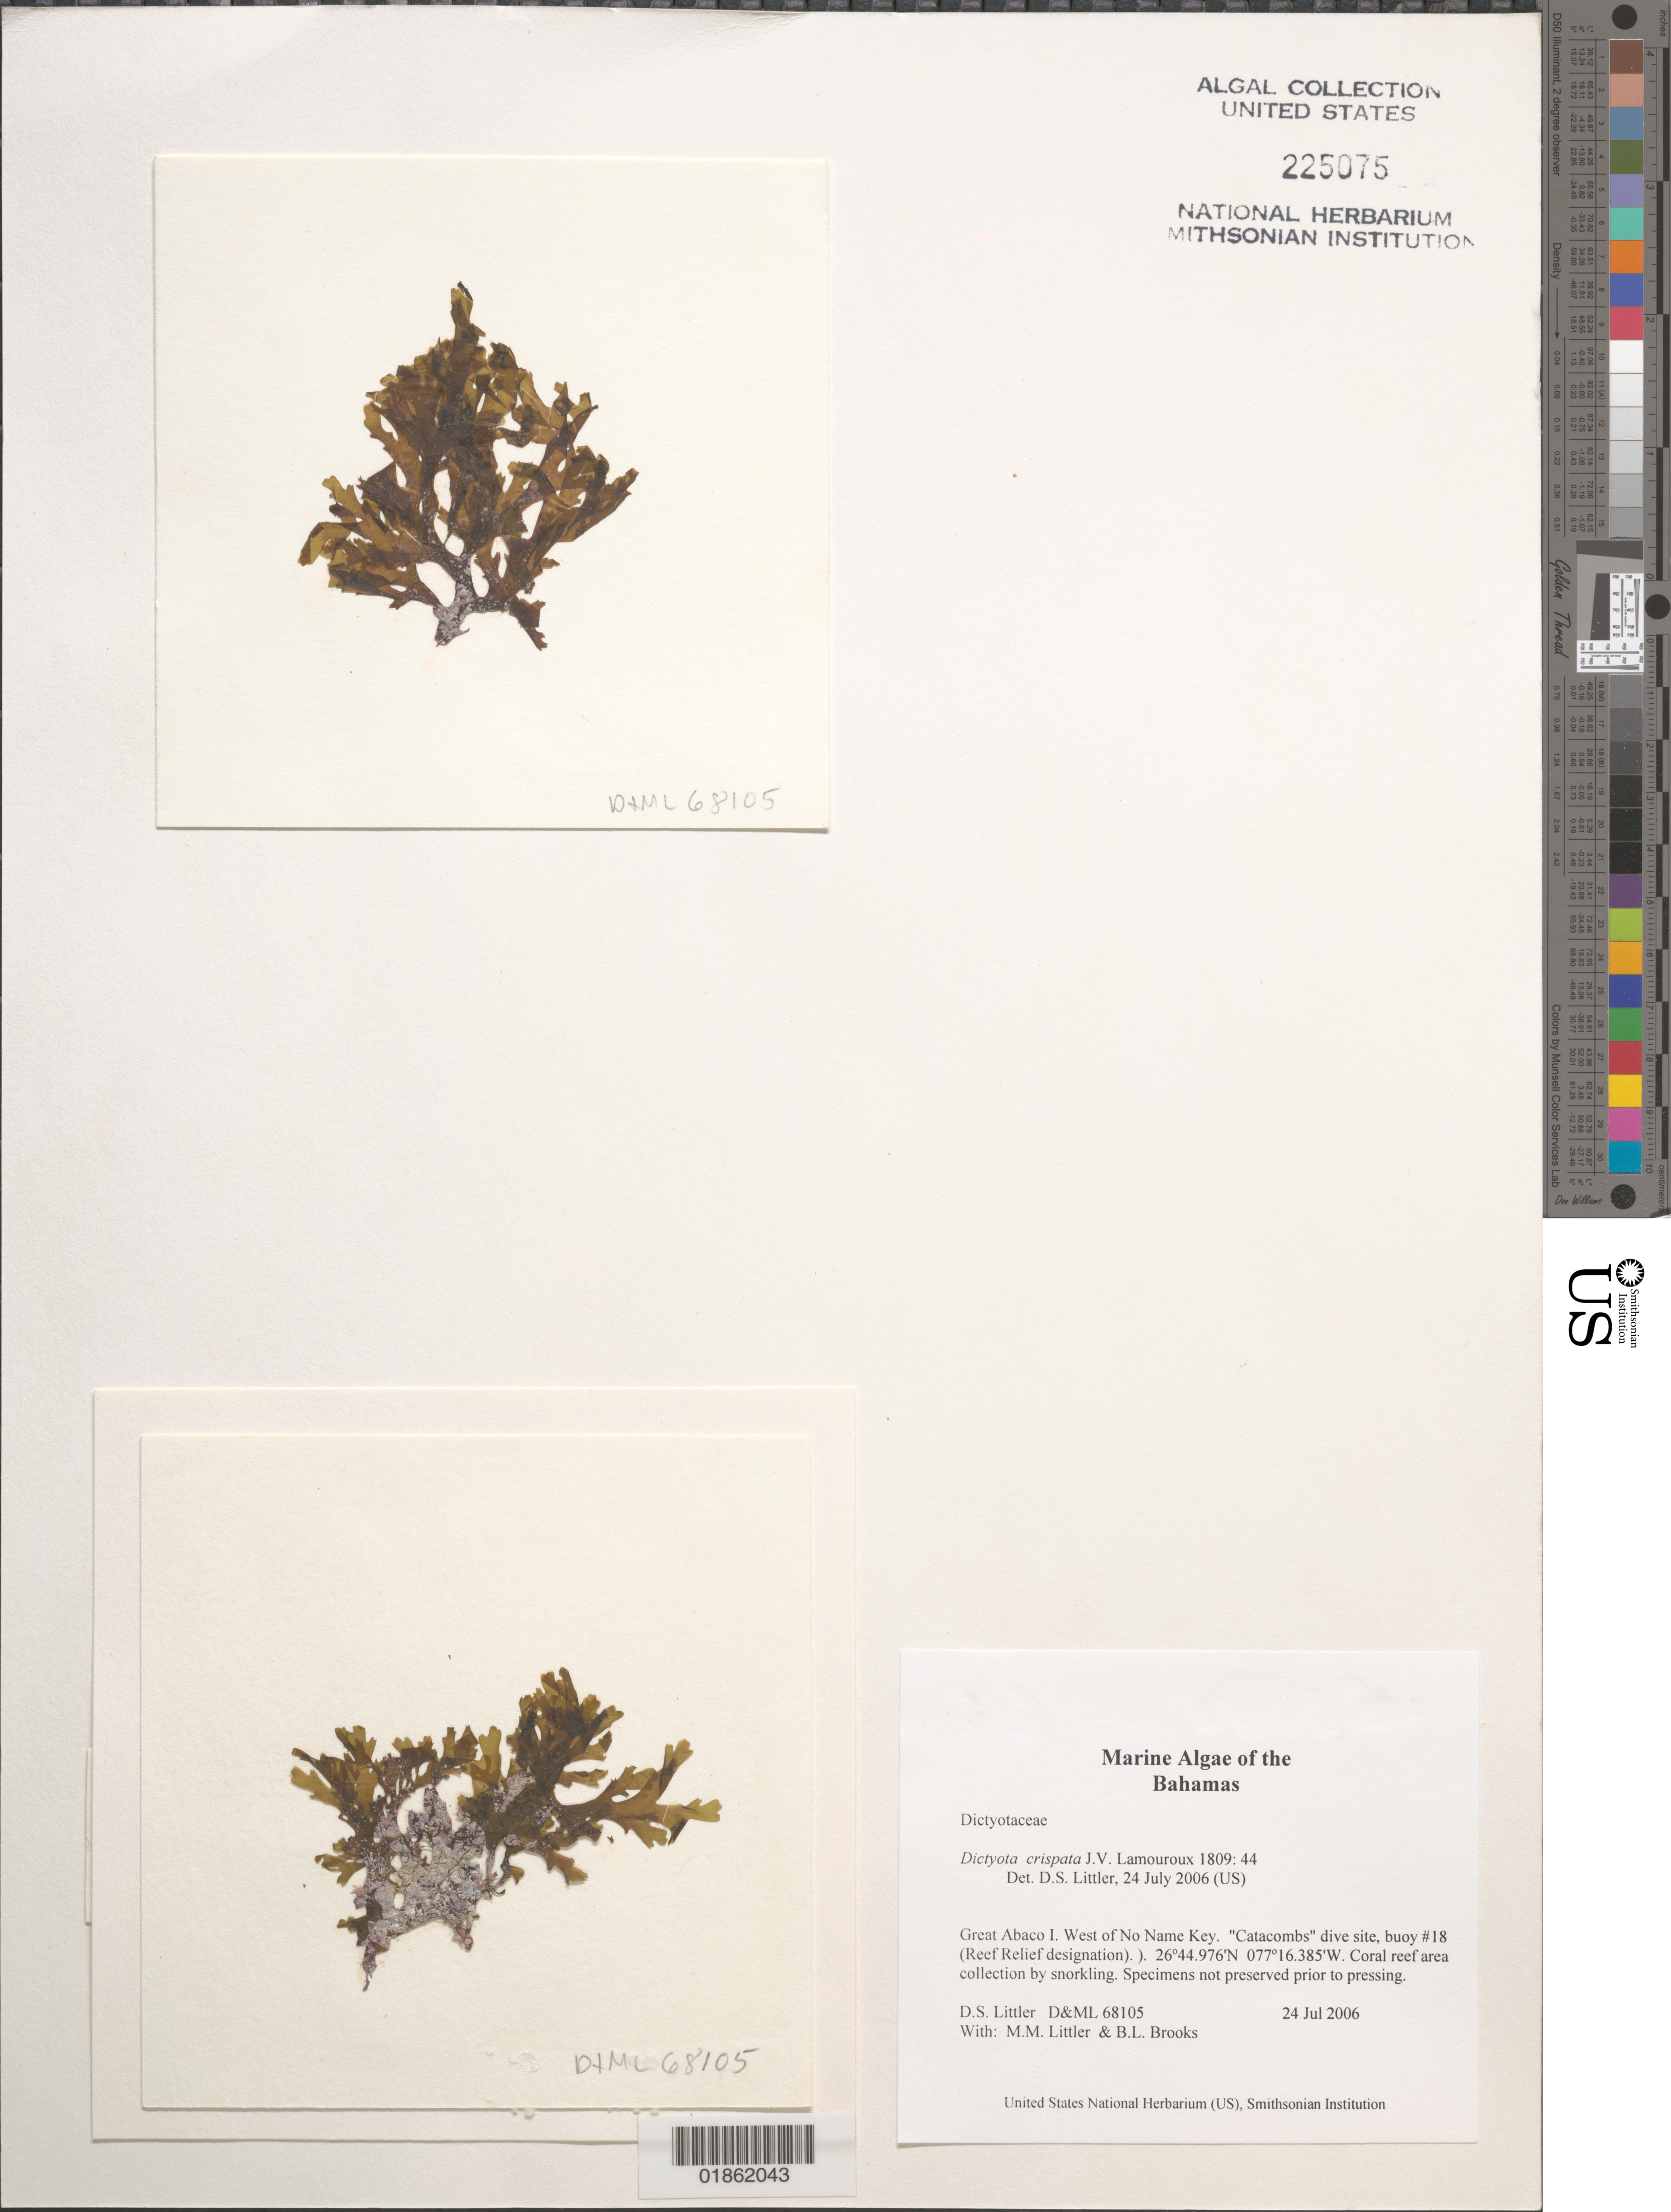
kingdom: Chromista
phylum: Ochrophyta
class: Phaeophyceae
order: Dictyotales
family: Dictyotaceae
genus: Canistrocarpus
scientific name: Canistrocarpus crispatus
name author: (J.V.Lamouroux) De Paula & De Clerck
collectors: D. S. Littler, M. M. Littler & B. Lapointe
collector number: D&ML 68105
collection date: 2006-07-24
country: Bahamas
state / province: Hope Town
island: No Name Key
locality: Abacos. No Name Key. Catacombs dive site.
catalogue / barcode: US 225075